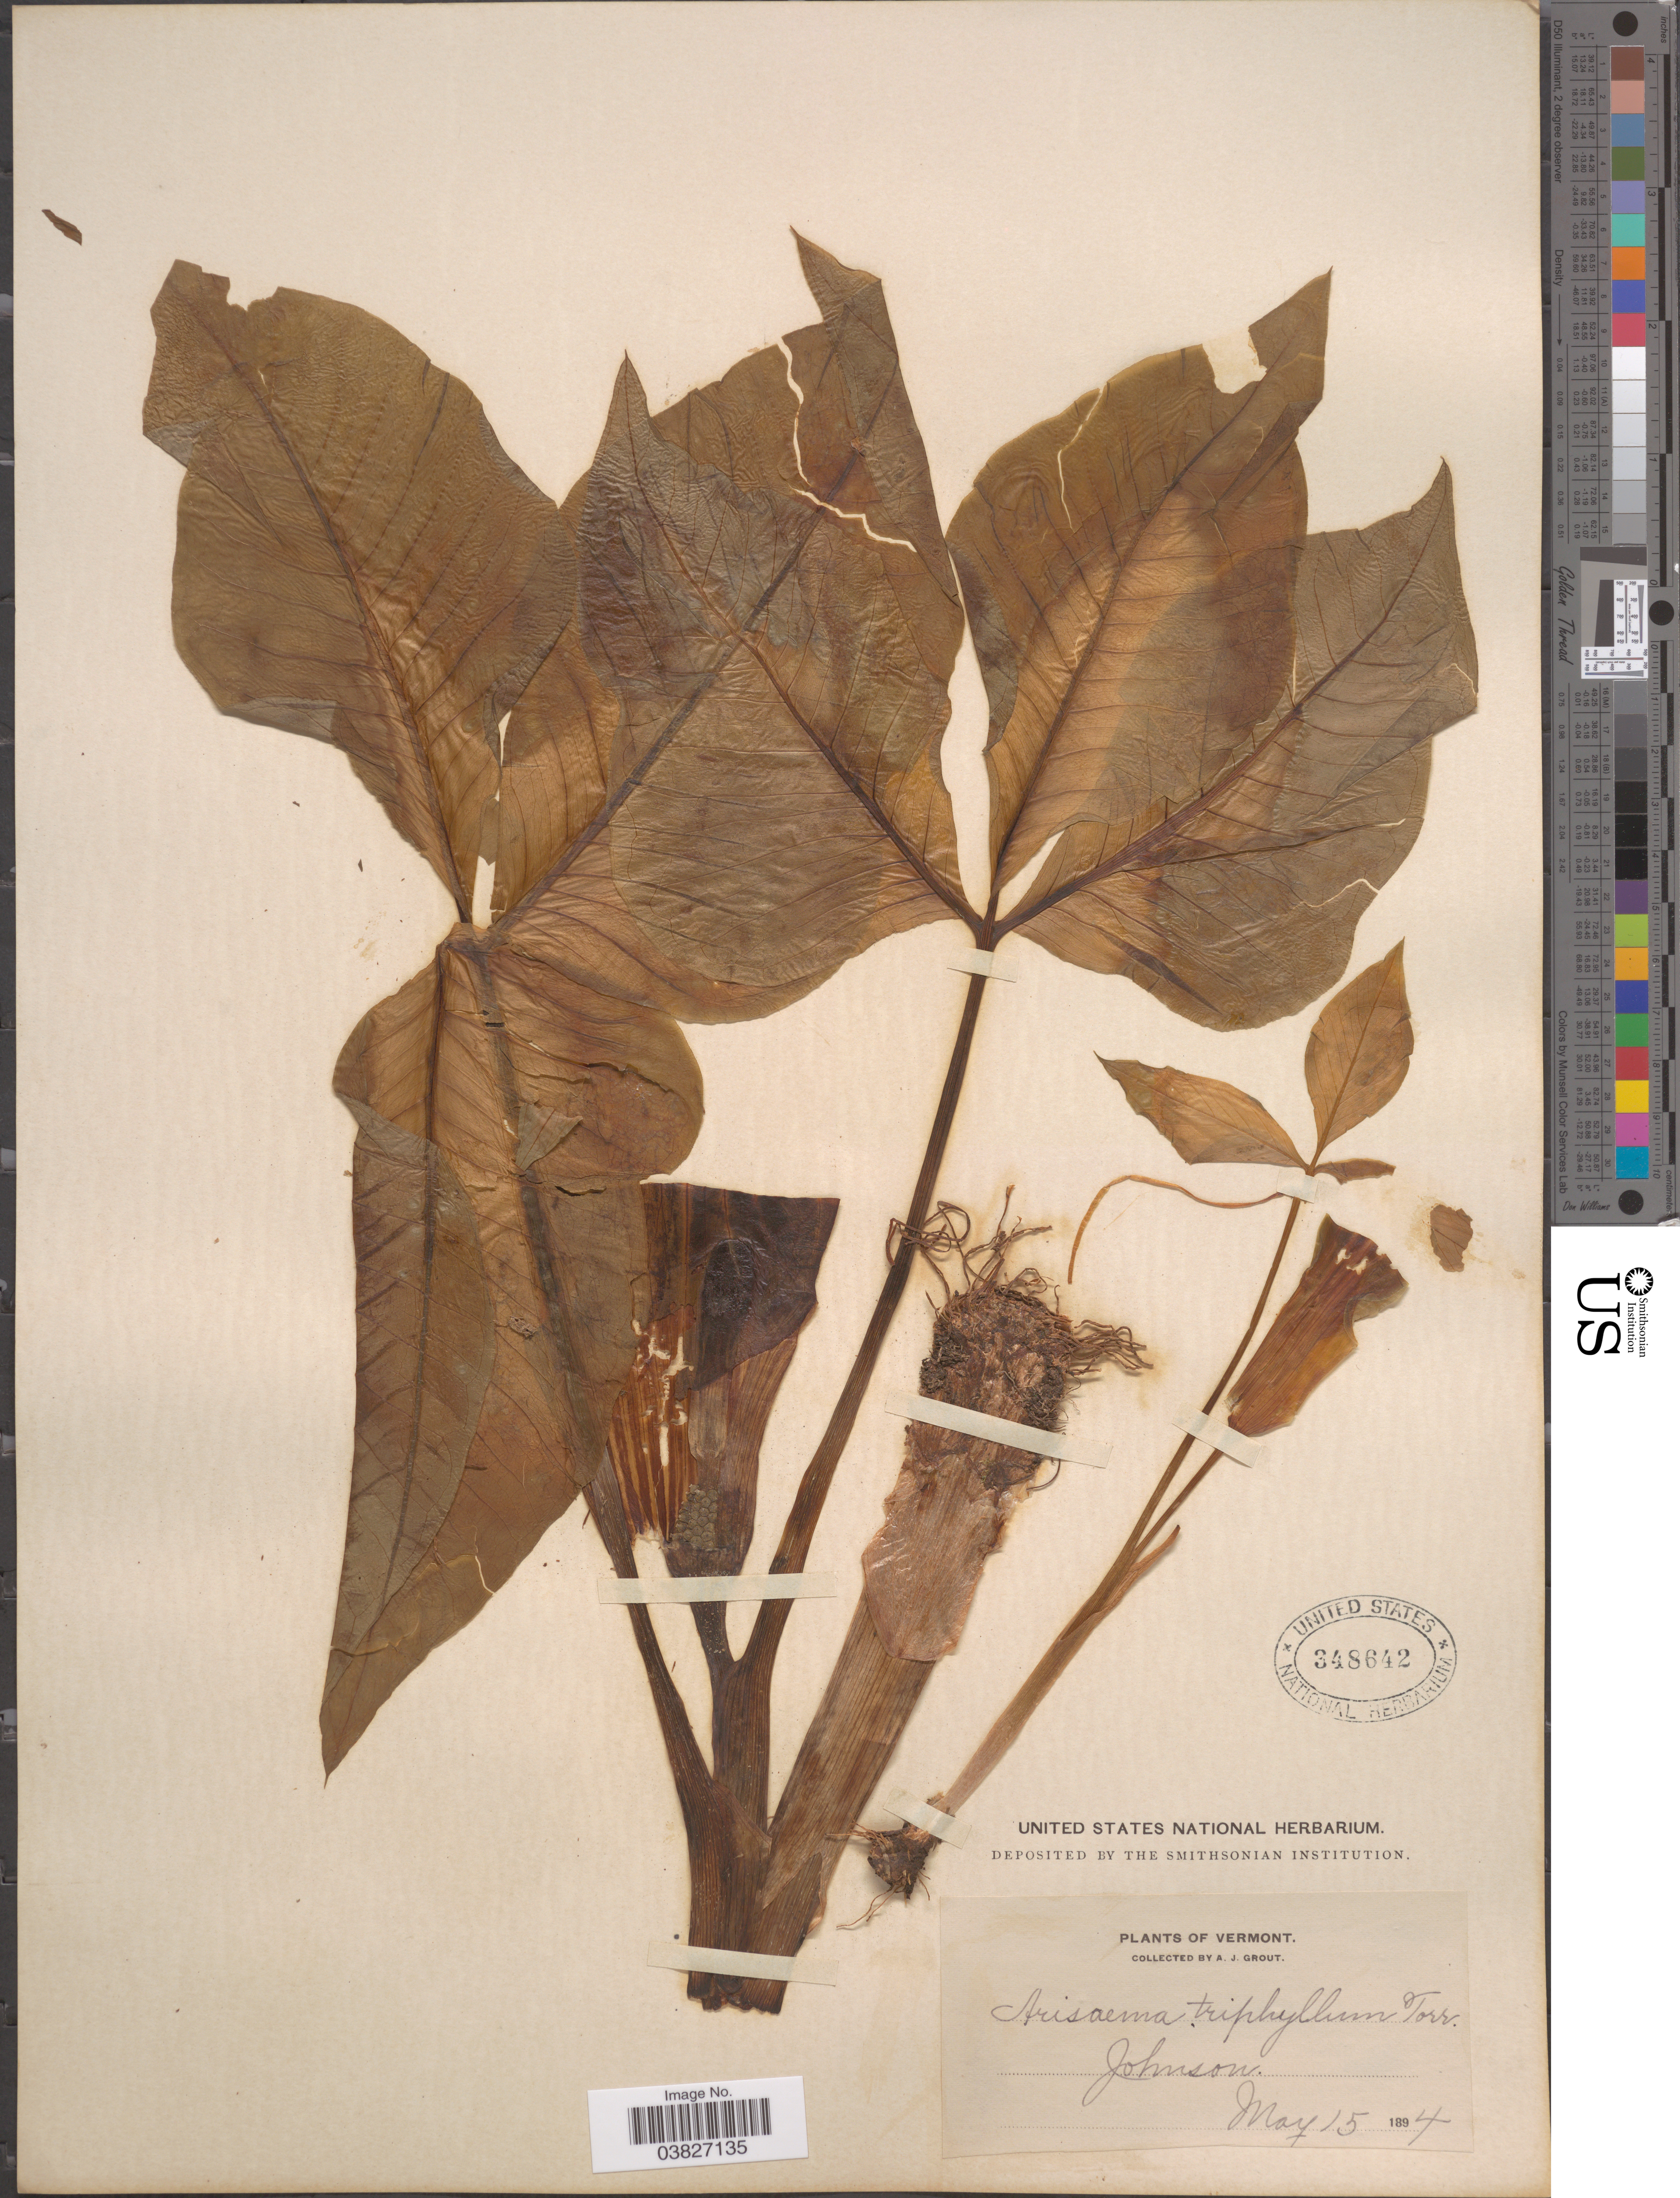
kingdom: Plantae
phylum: Tracheophyta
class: Liliopsida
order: Alismatales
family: Araceae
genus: Arisaema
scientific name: Arisaema triphyllum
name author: (L.) Schott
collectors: A. J. Grout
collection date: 1894-05-15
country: United States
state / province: Vermont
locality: Johnson.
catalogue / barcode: US 348642